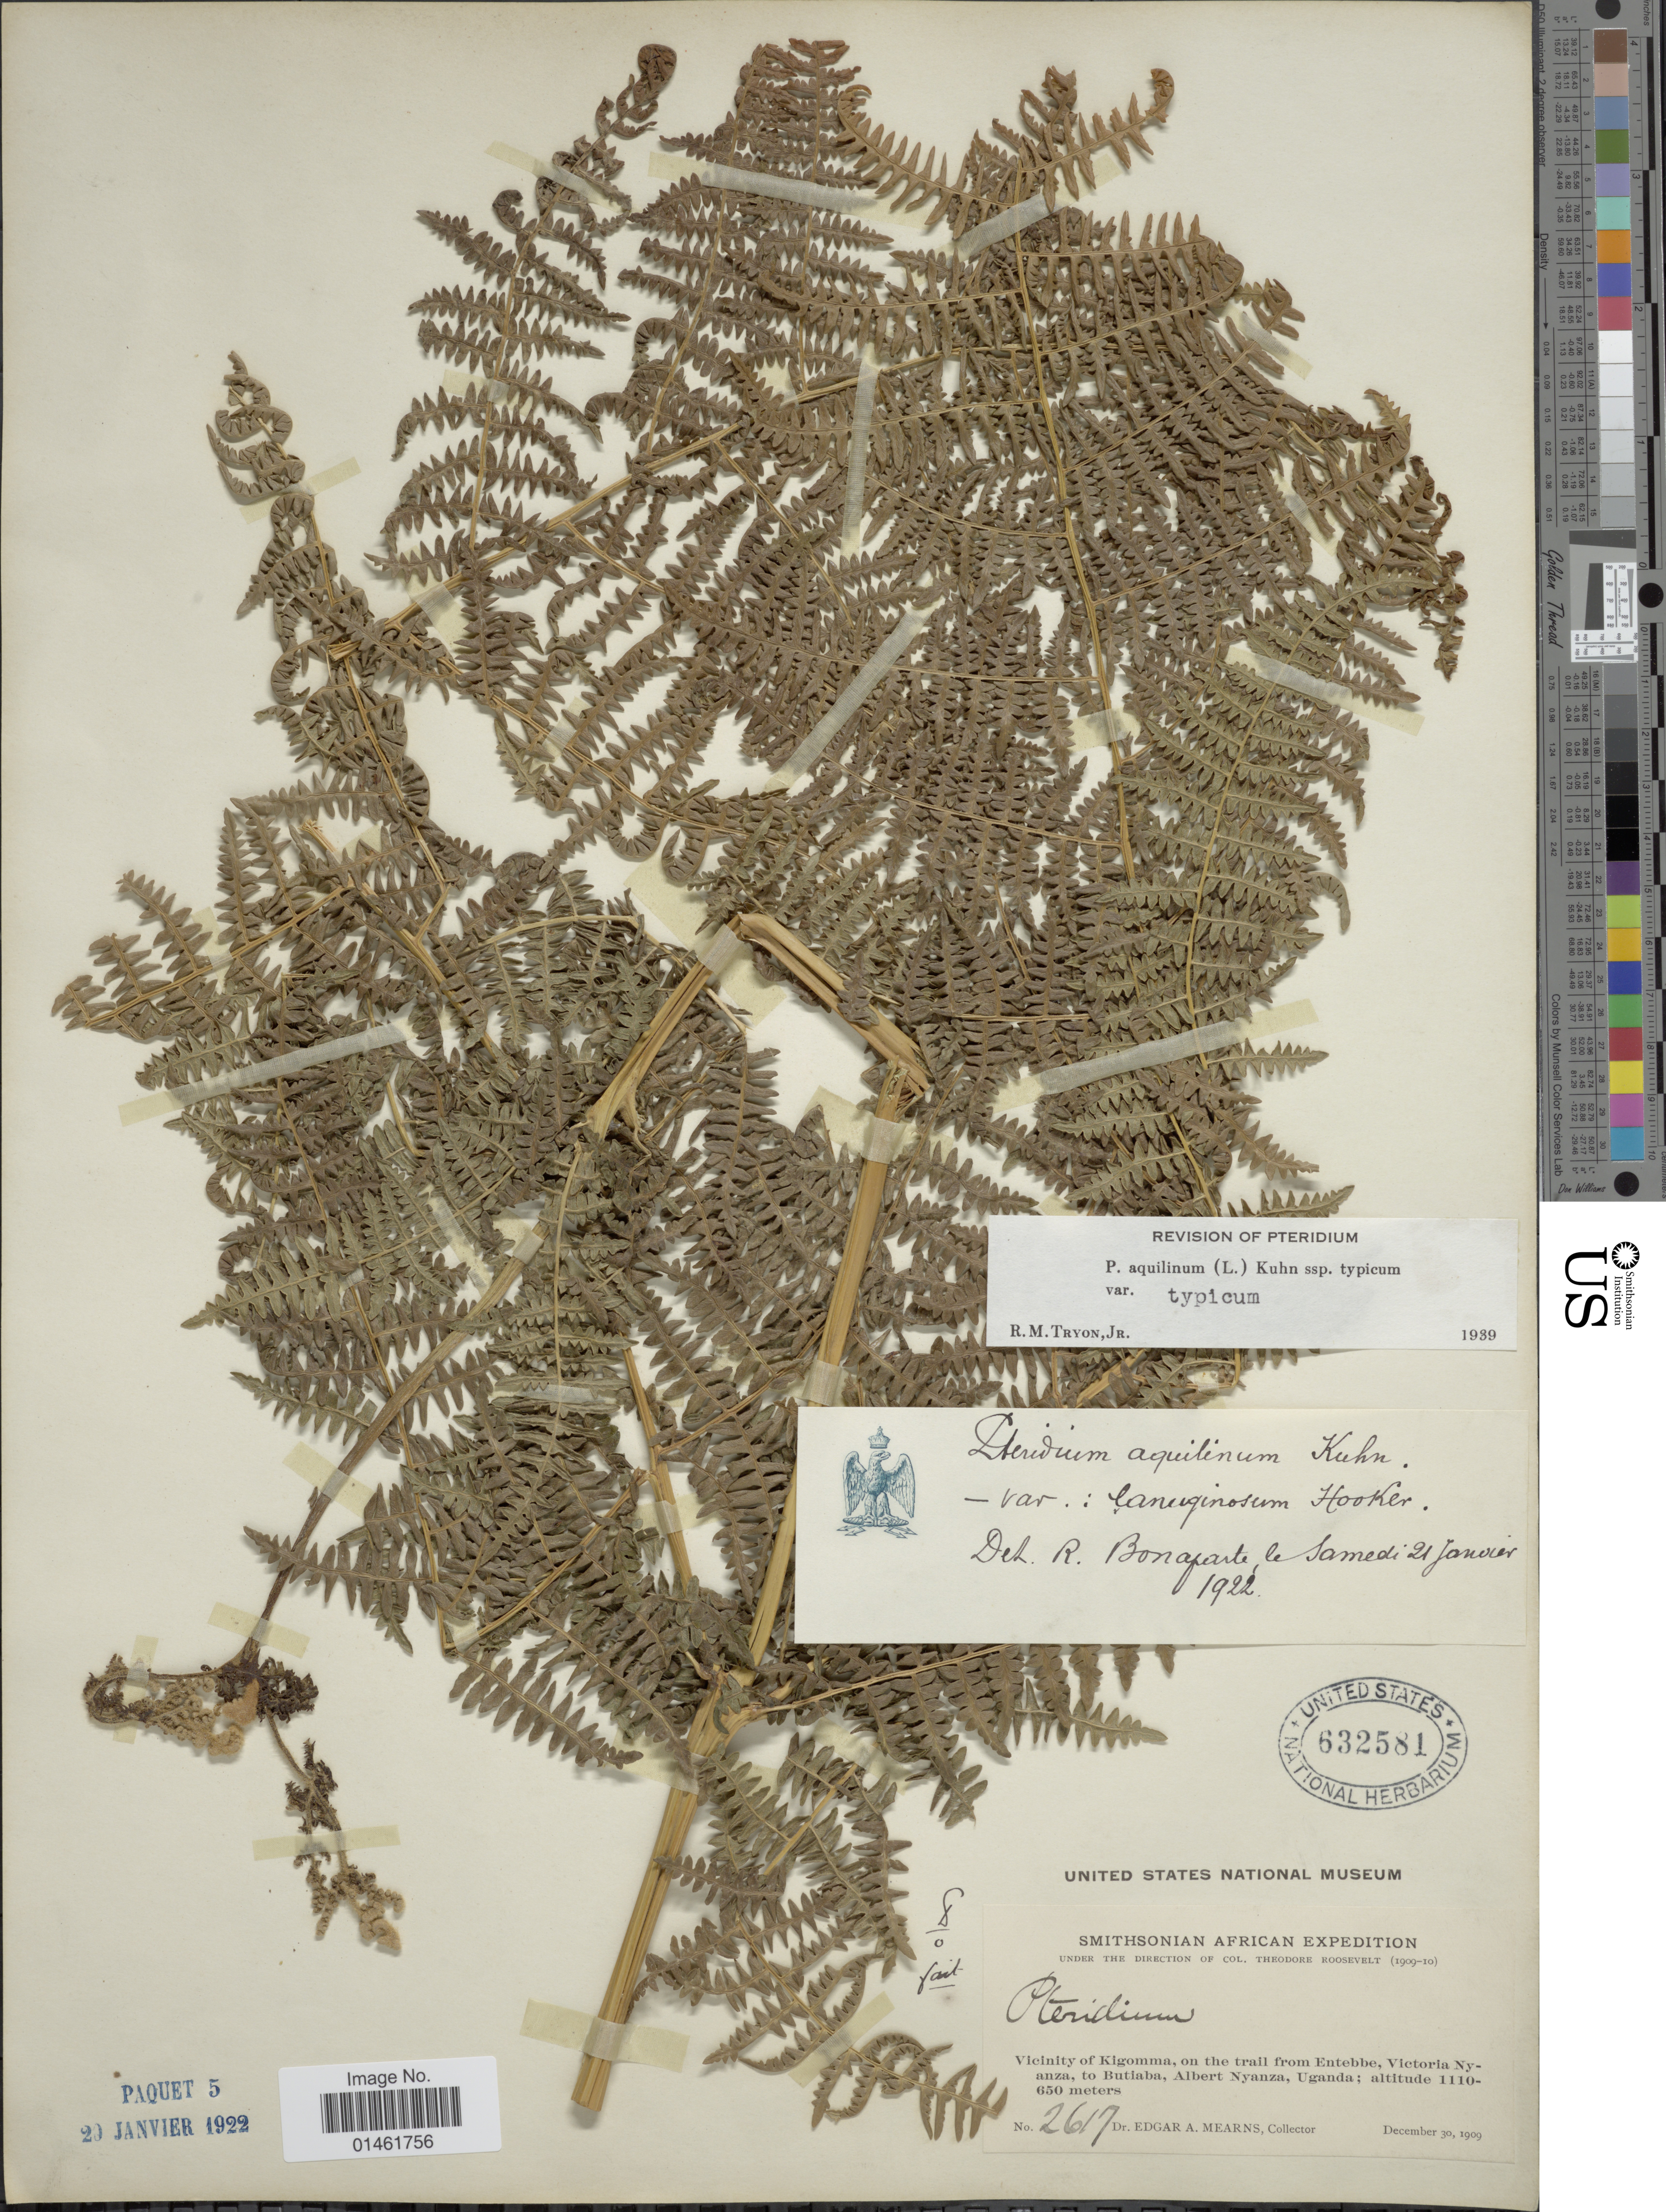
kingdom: Plantae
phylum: Tracheophyta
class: Polypodiopsida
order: Polypodiales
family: Dennstaedtiaceae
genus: Pteridium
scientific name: Pteridium aquilinum var. typicum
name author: R.M. Tryon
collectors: E. A. Mearns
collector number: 2617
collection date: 1909-12-30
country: Tanzania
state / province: Kigoma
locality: Vicinity of Kigomma, on the trail from Entebbe, Victoria Nyanza to Butiaba, Albert Nyanza, Uganda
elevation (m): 650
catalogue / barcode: US 632581